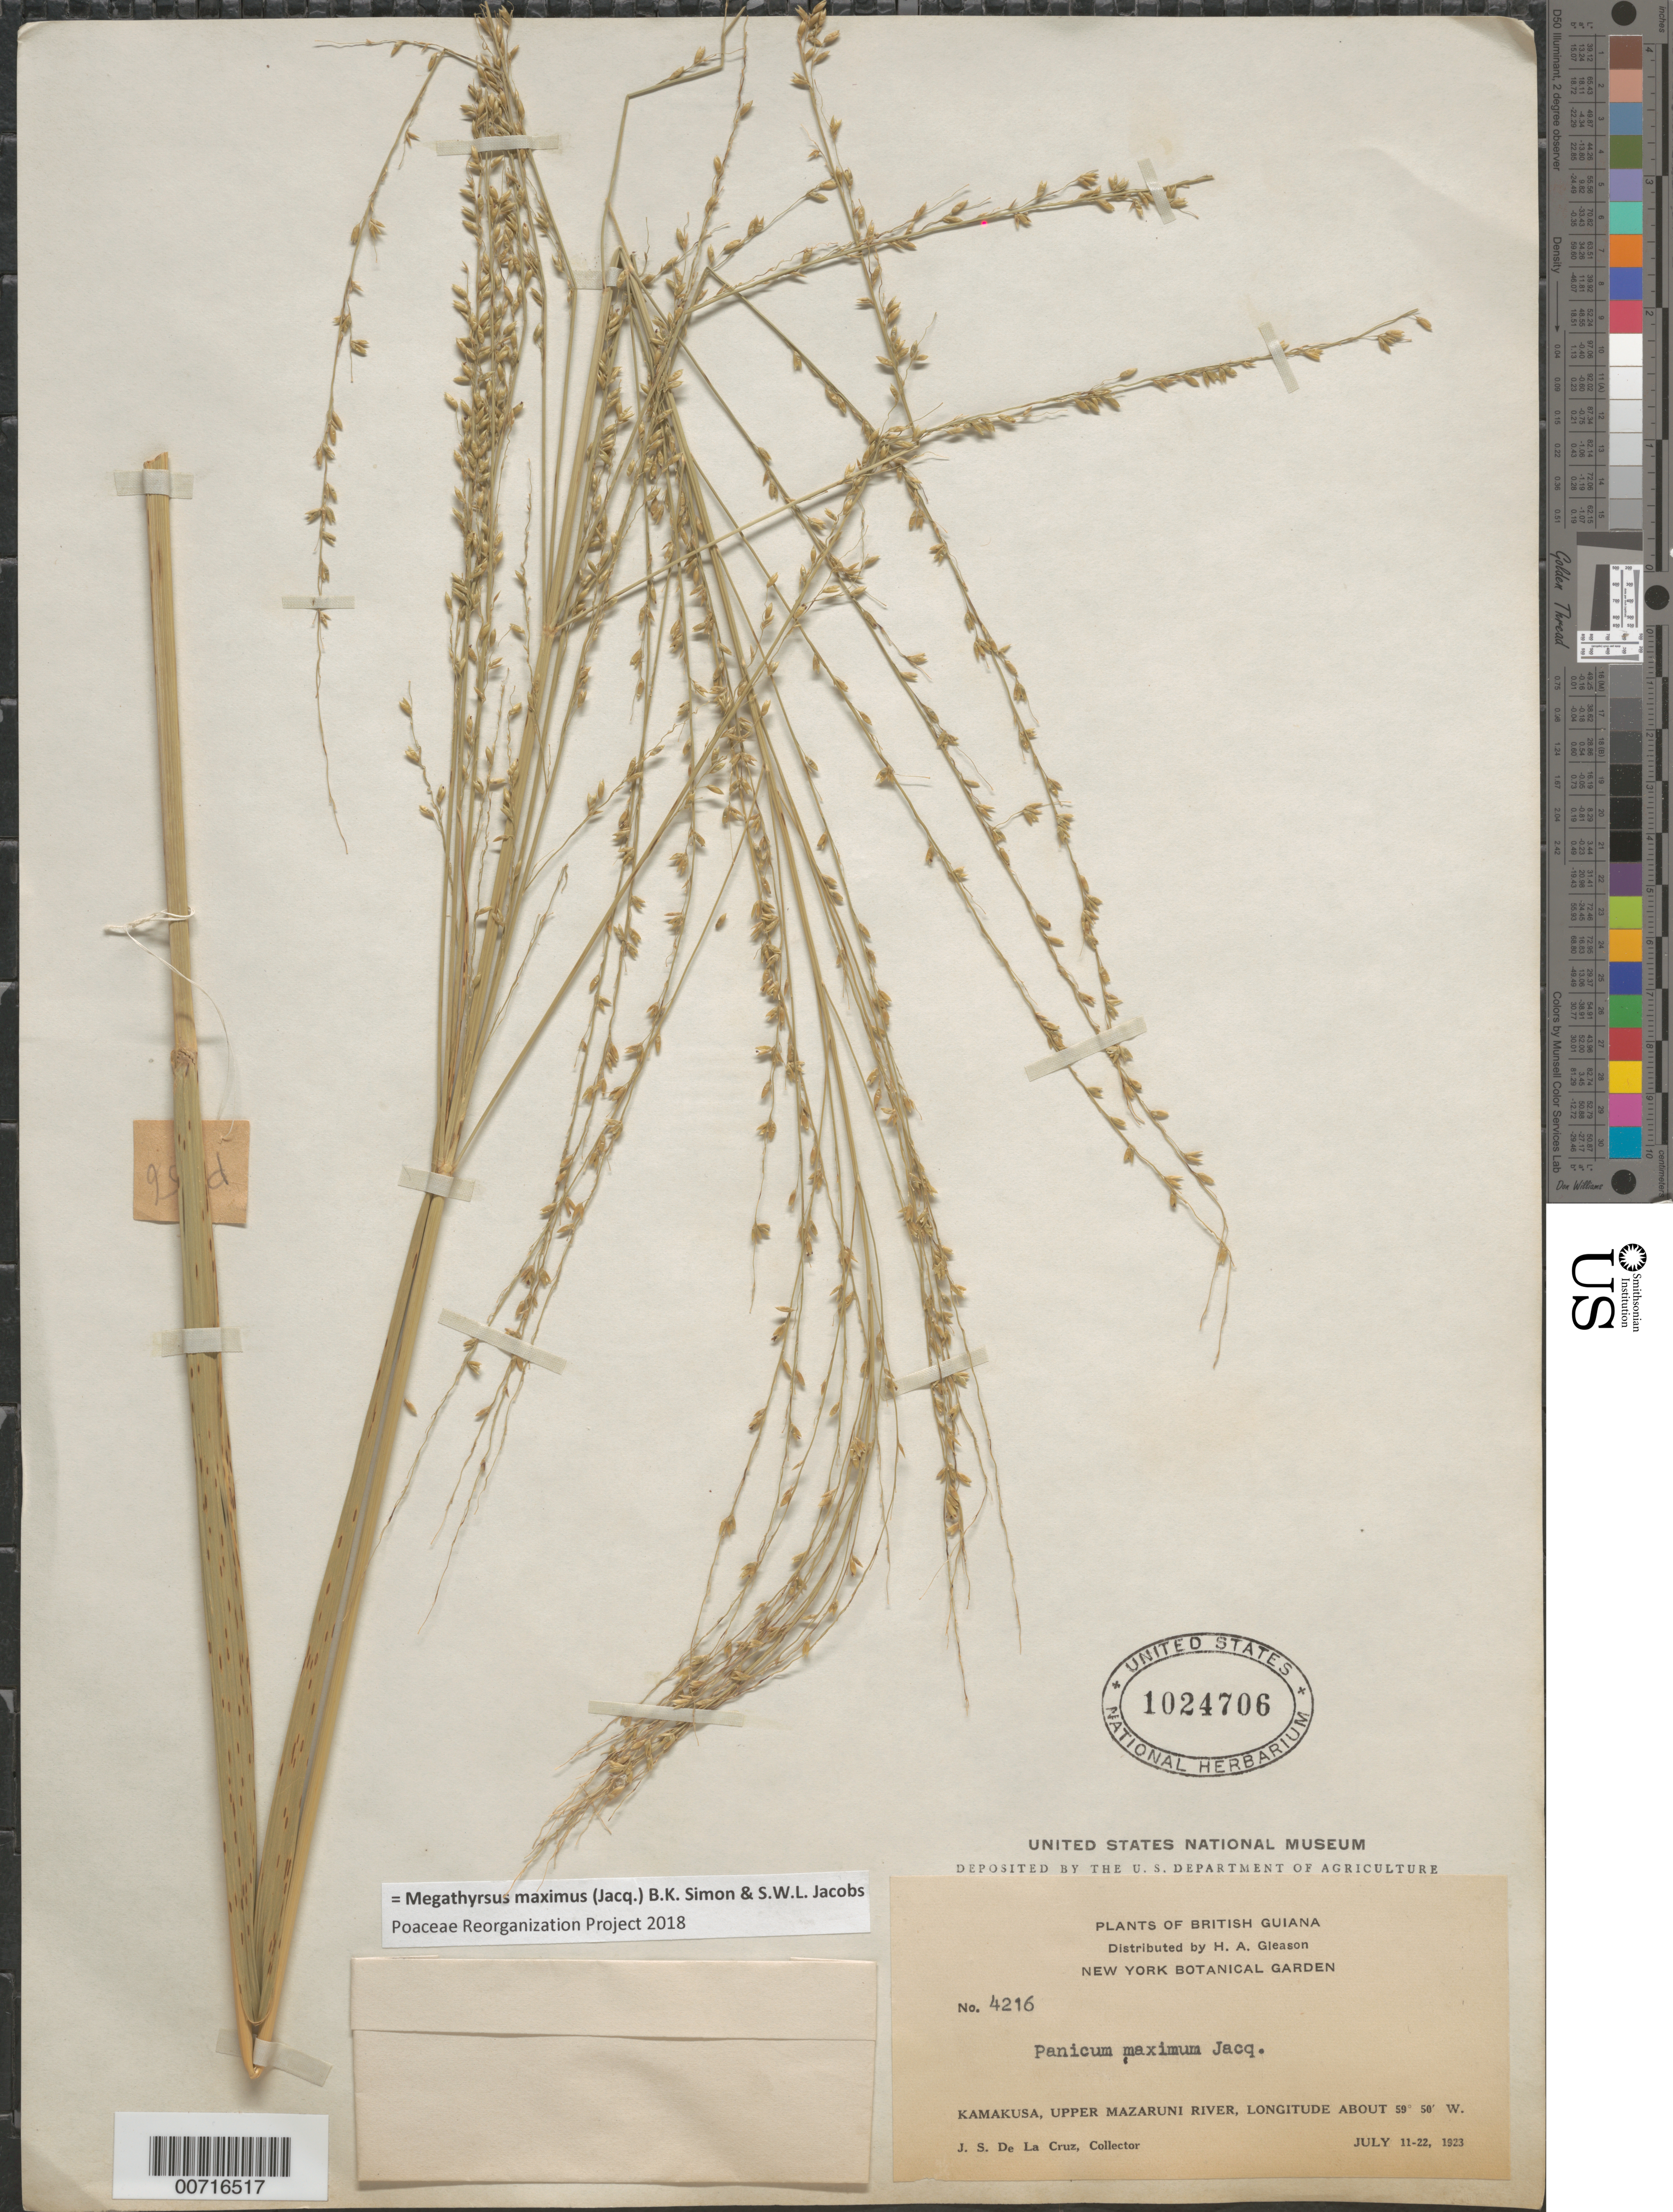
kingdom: Plantae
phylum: Tracheophyta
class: Liliopsida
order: Poales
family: Poaceae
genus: Panicum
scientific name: Panicum maximum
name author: Jacq.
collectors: J. S. de la Cruz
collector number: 4216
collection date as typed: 11-Jul-23 to 22-Jul-23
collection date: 1923-07-11/1923-07-22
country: Guyana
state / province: Cuyuni-Mazaruni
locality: Kamakusa, Upper Mazaruni R.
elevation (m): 100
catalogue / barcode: US 1024706